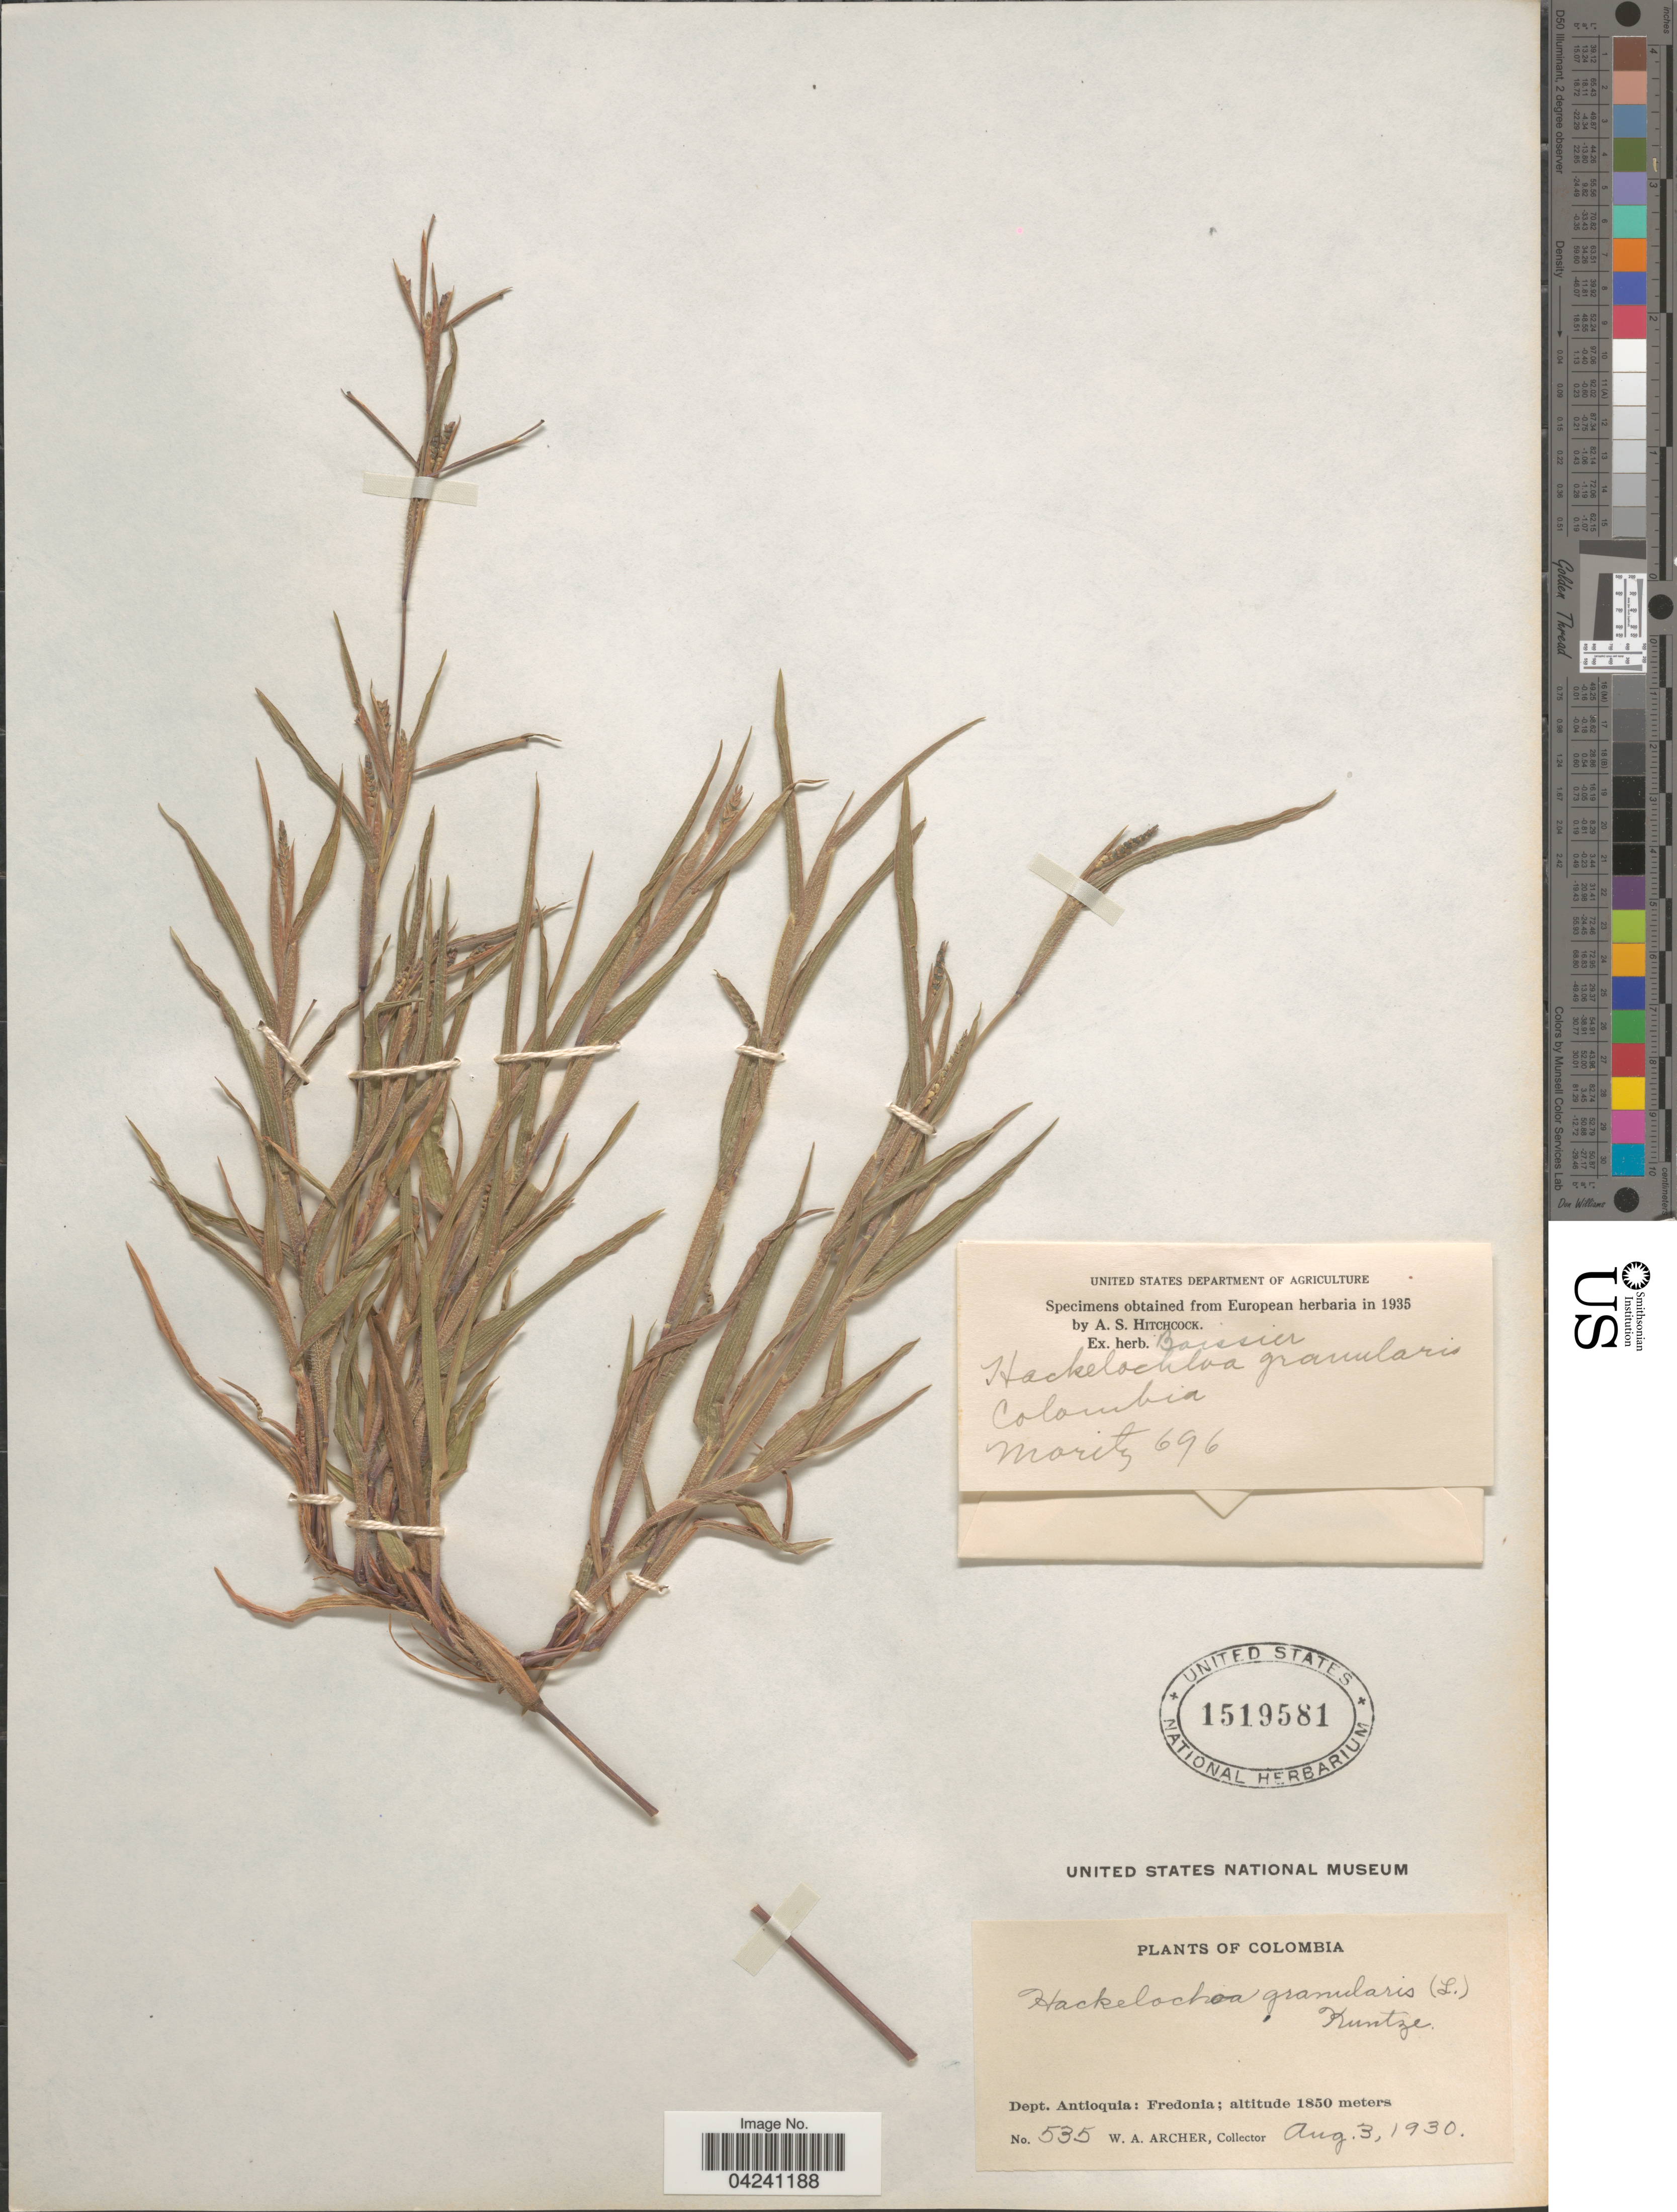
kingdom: Plantae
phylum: Tracheophyta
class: Liliopsida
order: Poales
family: Poaceae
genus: Hackelochloa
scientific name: Hackelochloa granularis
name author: (L.) Kuntze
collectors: Moritz, --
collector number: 696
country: Colombia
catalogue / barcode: US 1519581-2